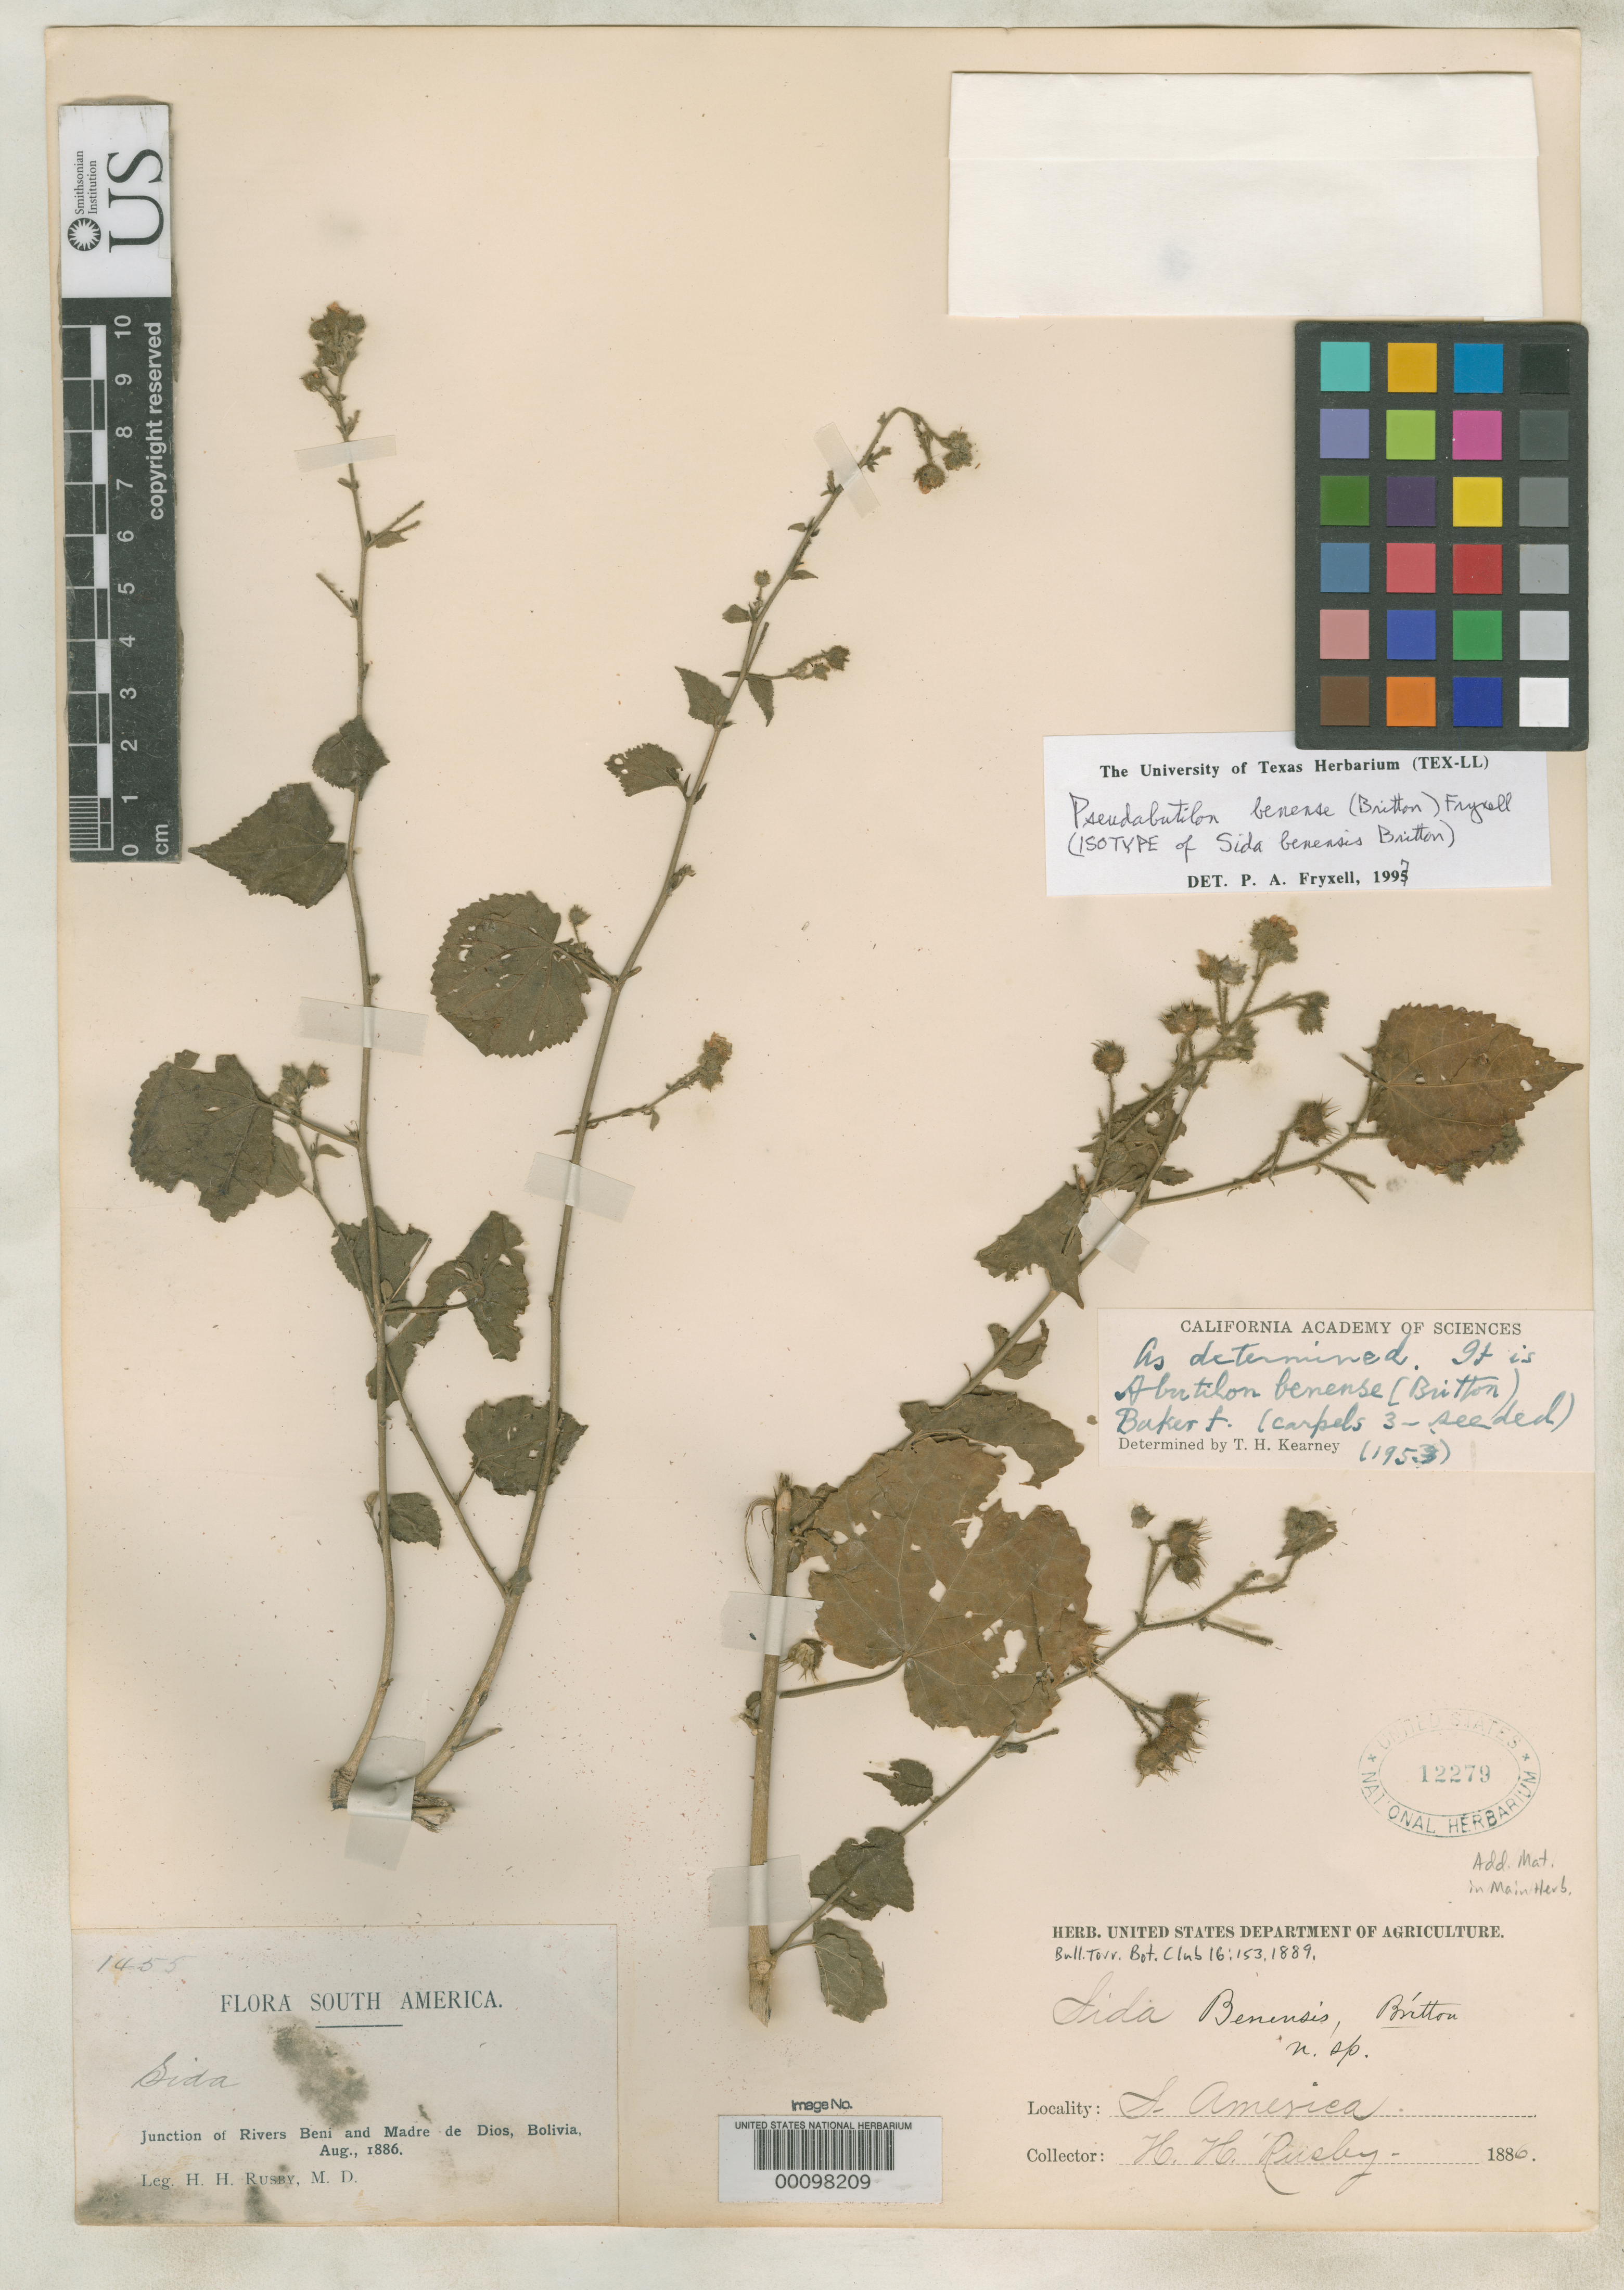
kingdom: Plantae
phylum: Tracheophyta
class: Magnoliopsida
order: Malvales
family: Malvaceae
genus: Sida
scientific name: Sida benensis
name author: Britton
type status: Isotype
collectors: H. H. Rusby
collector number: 1455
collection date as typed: Aug 1886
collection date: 1886-08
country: Bolivia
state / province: Beni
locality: Junction of Rivers Beni and Madre de Dios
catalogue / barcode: US 12279